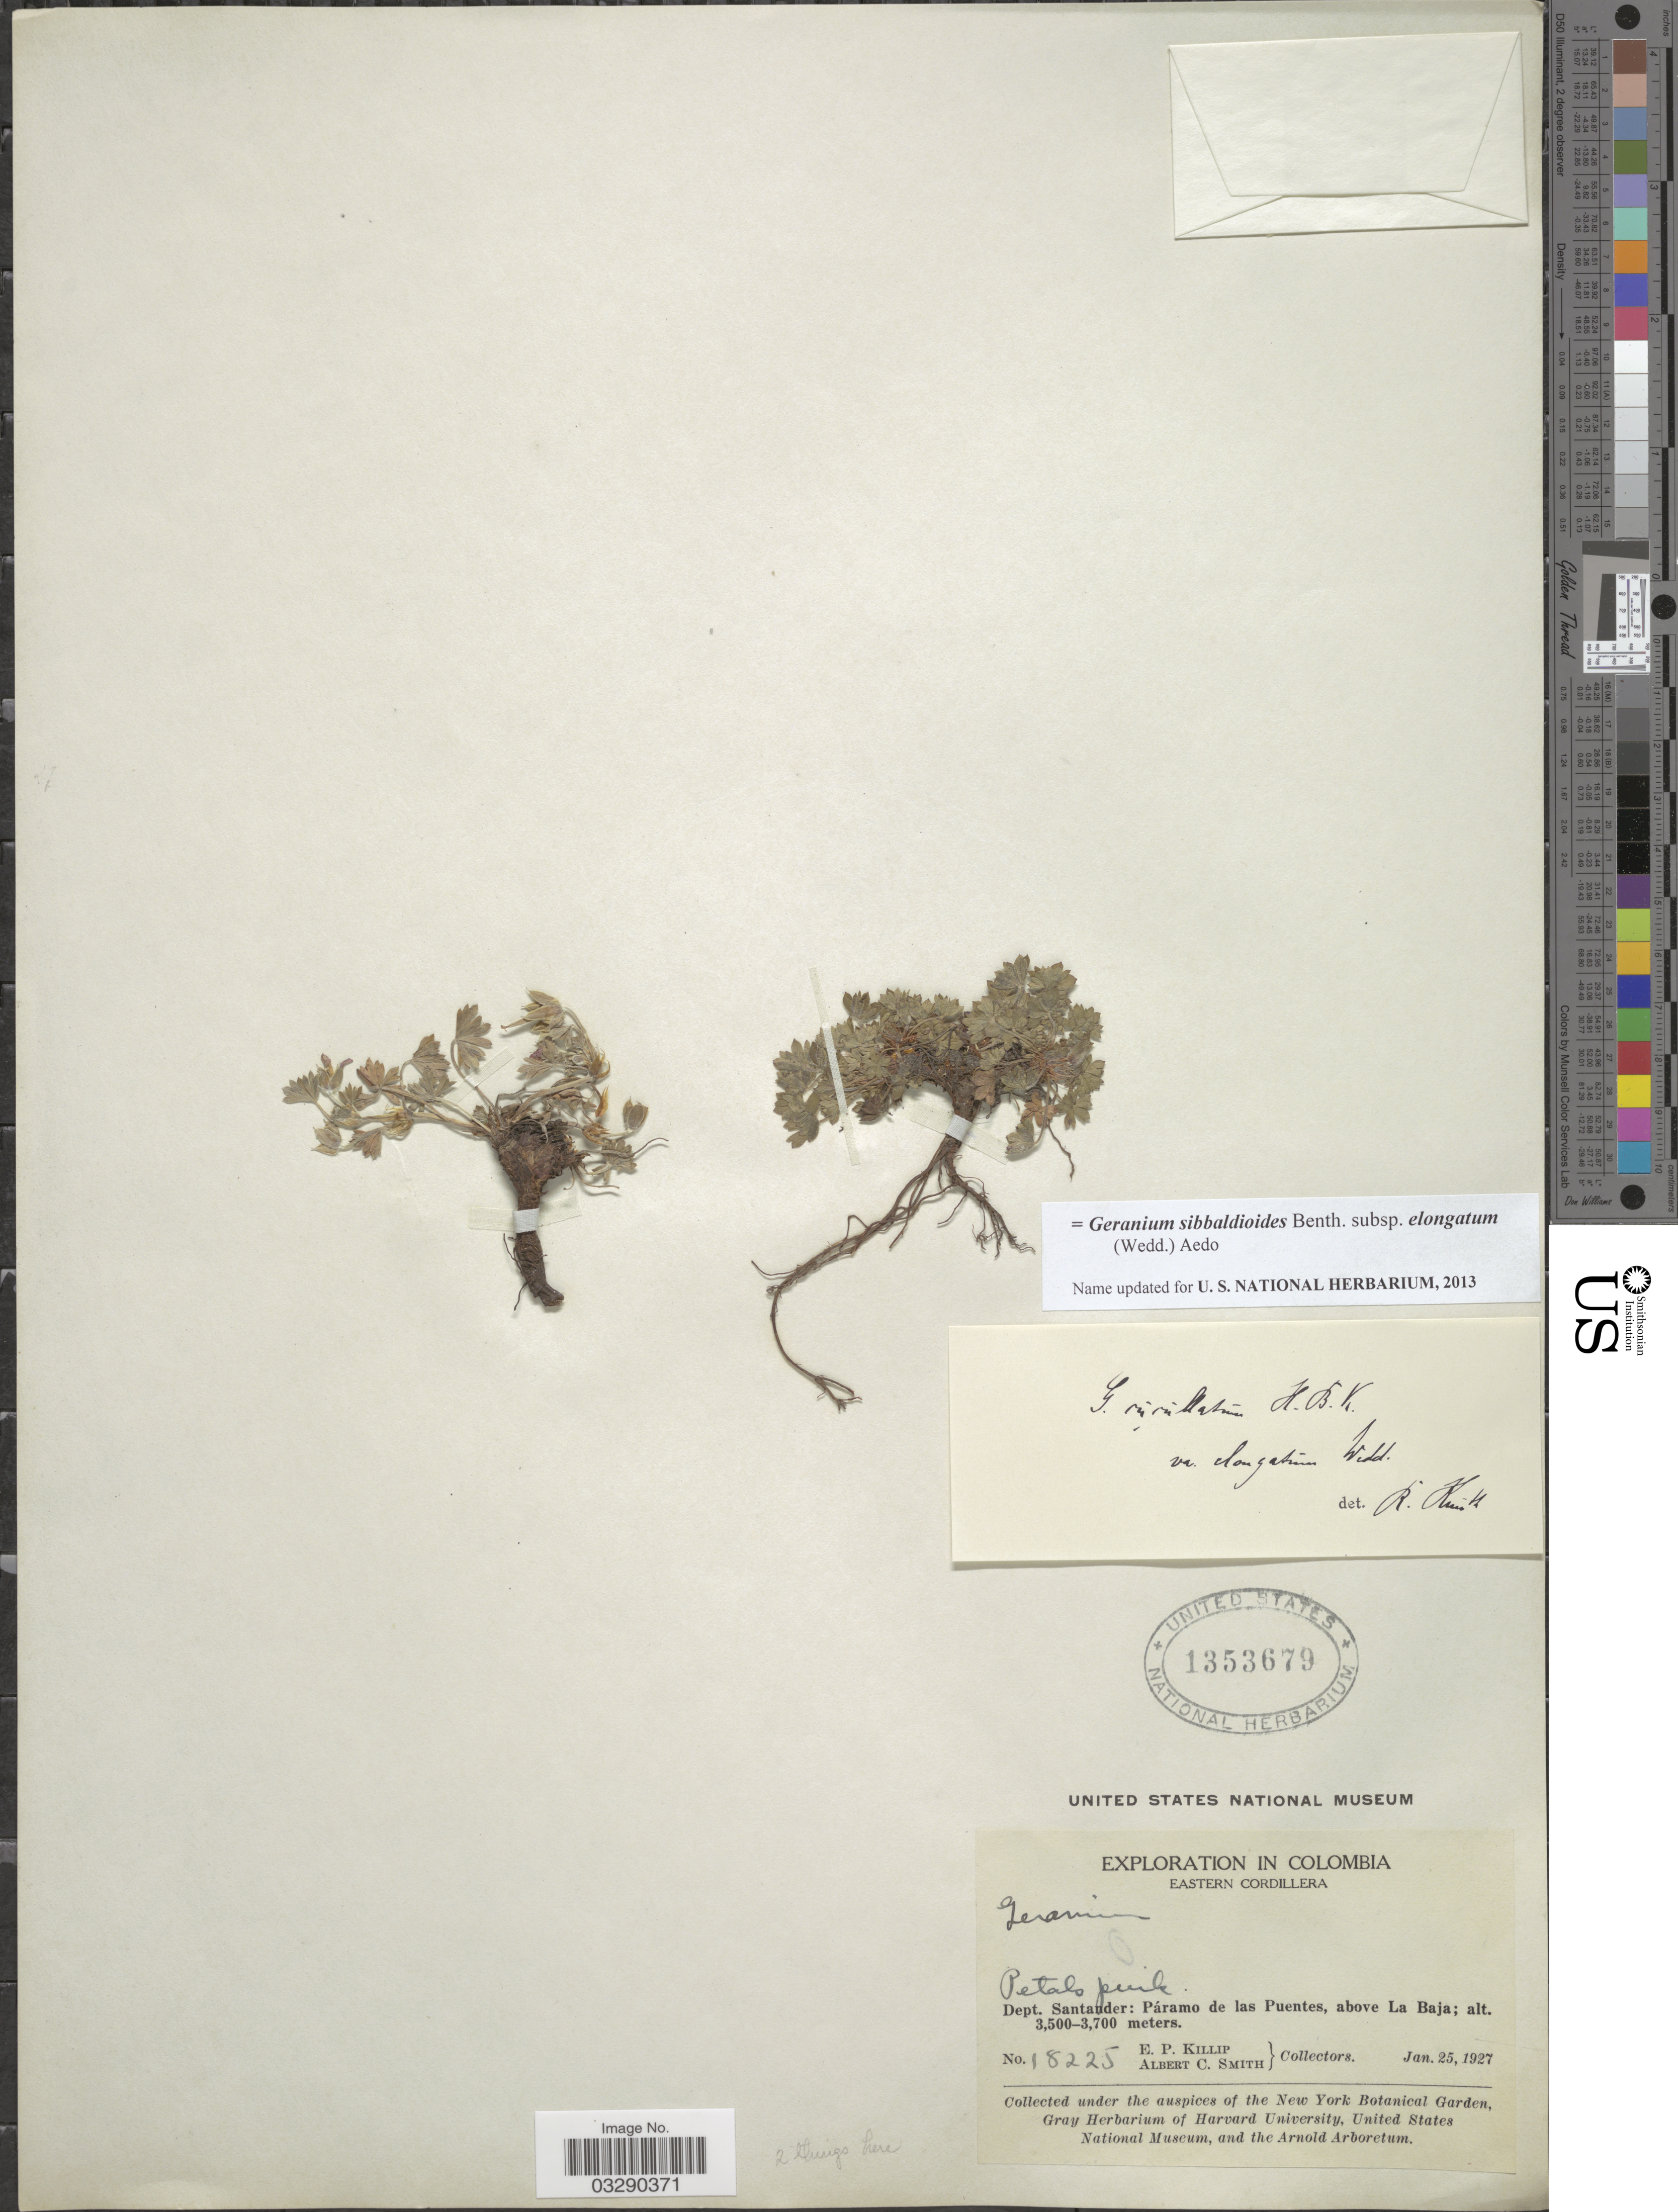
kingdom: Plantae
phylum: Tracheophyta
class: Magnoliopsida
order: Geraniales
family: Geraniaceae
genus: Geranium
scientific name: Geranium sibbaldioides subsp. elongatum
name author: (Wedd.) Aedo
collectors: E. P. Killip & A. C. Smith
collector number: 18225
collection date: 1927-01-25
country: Colombia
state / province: Santander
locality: Eastern Cordillera. Dept. Santander: Páramo de las Puentes, above La Baja.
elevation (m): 3500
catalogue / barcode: US 1353679